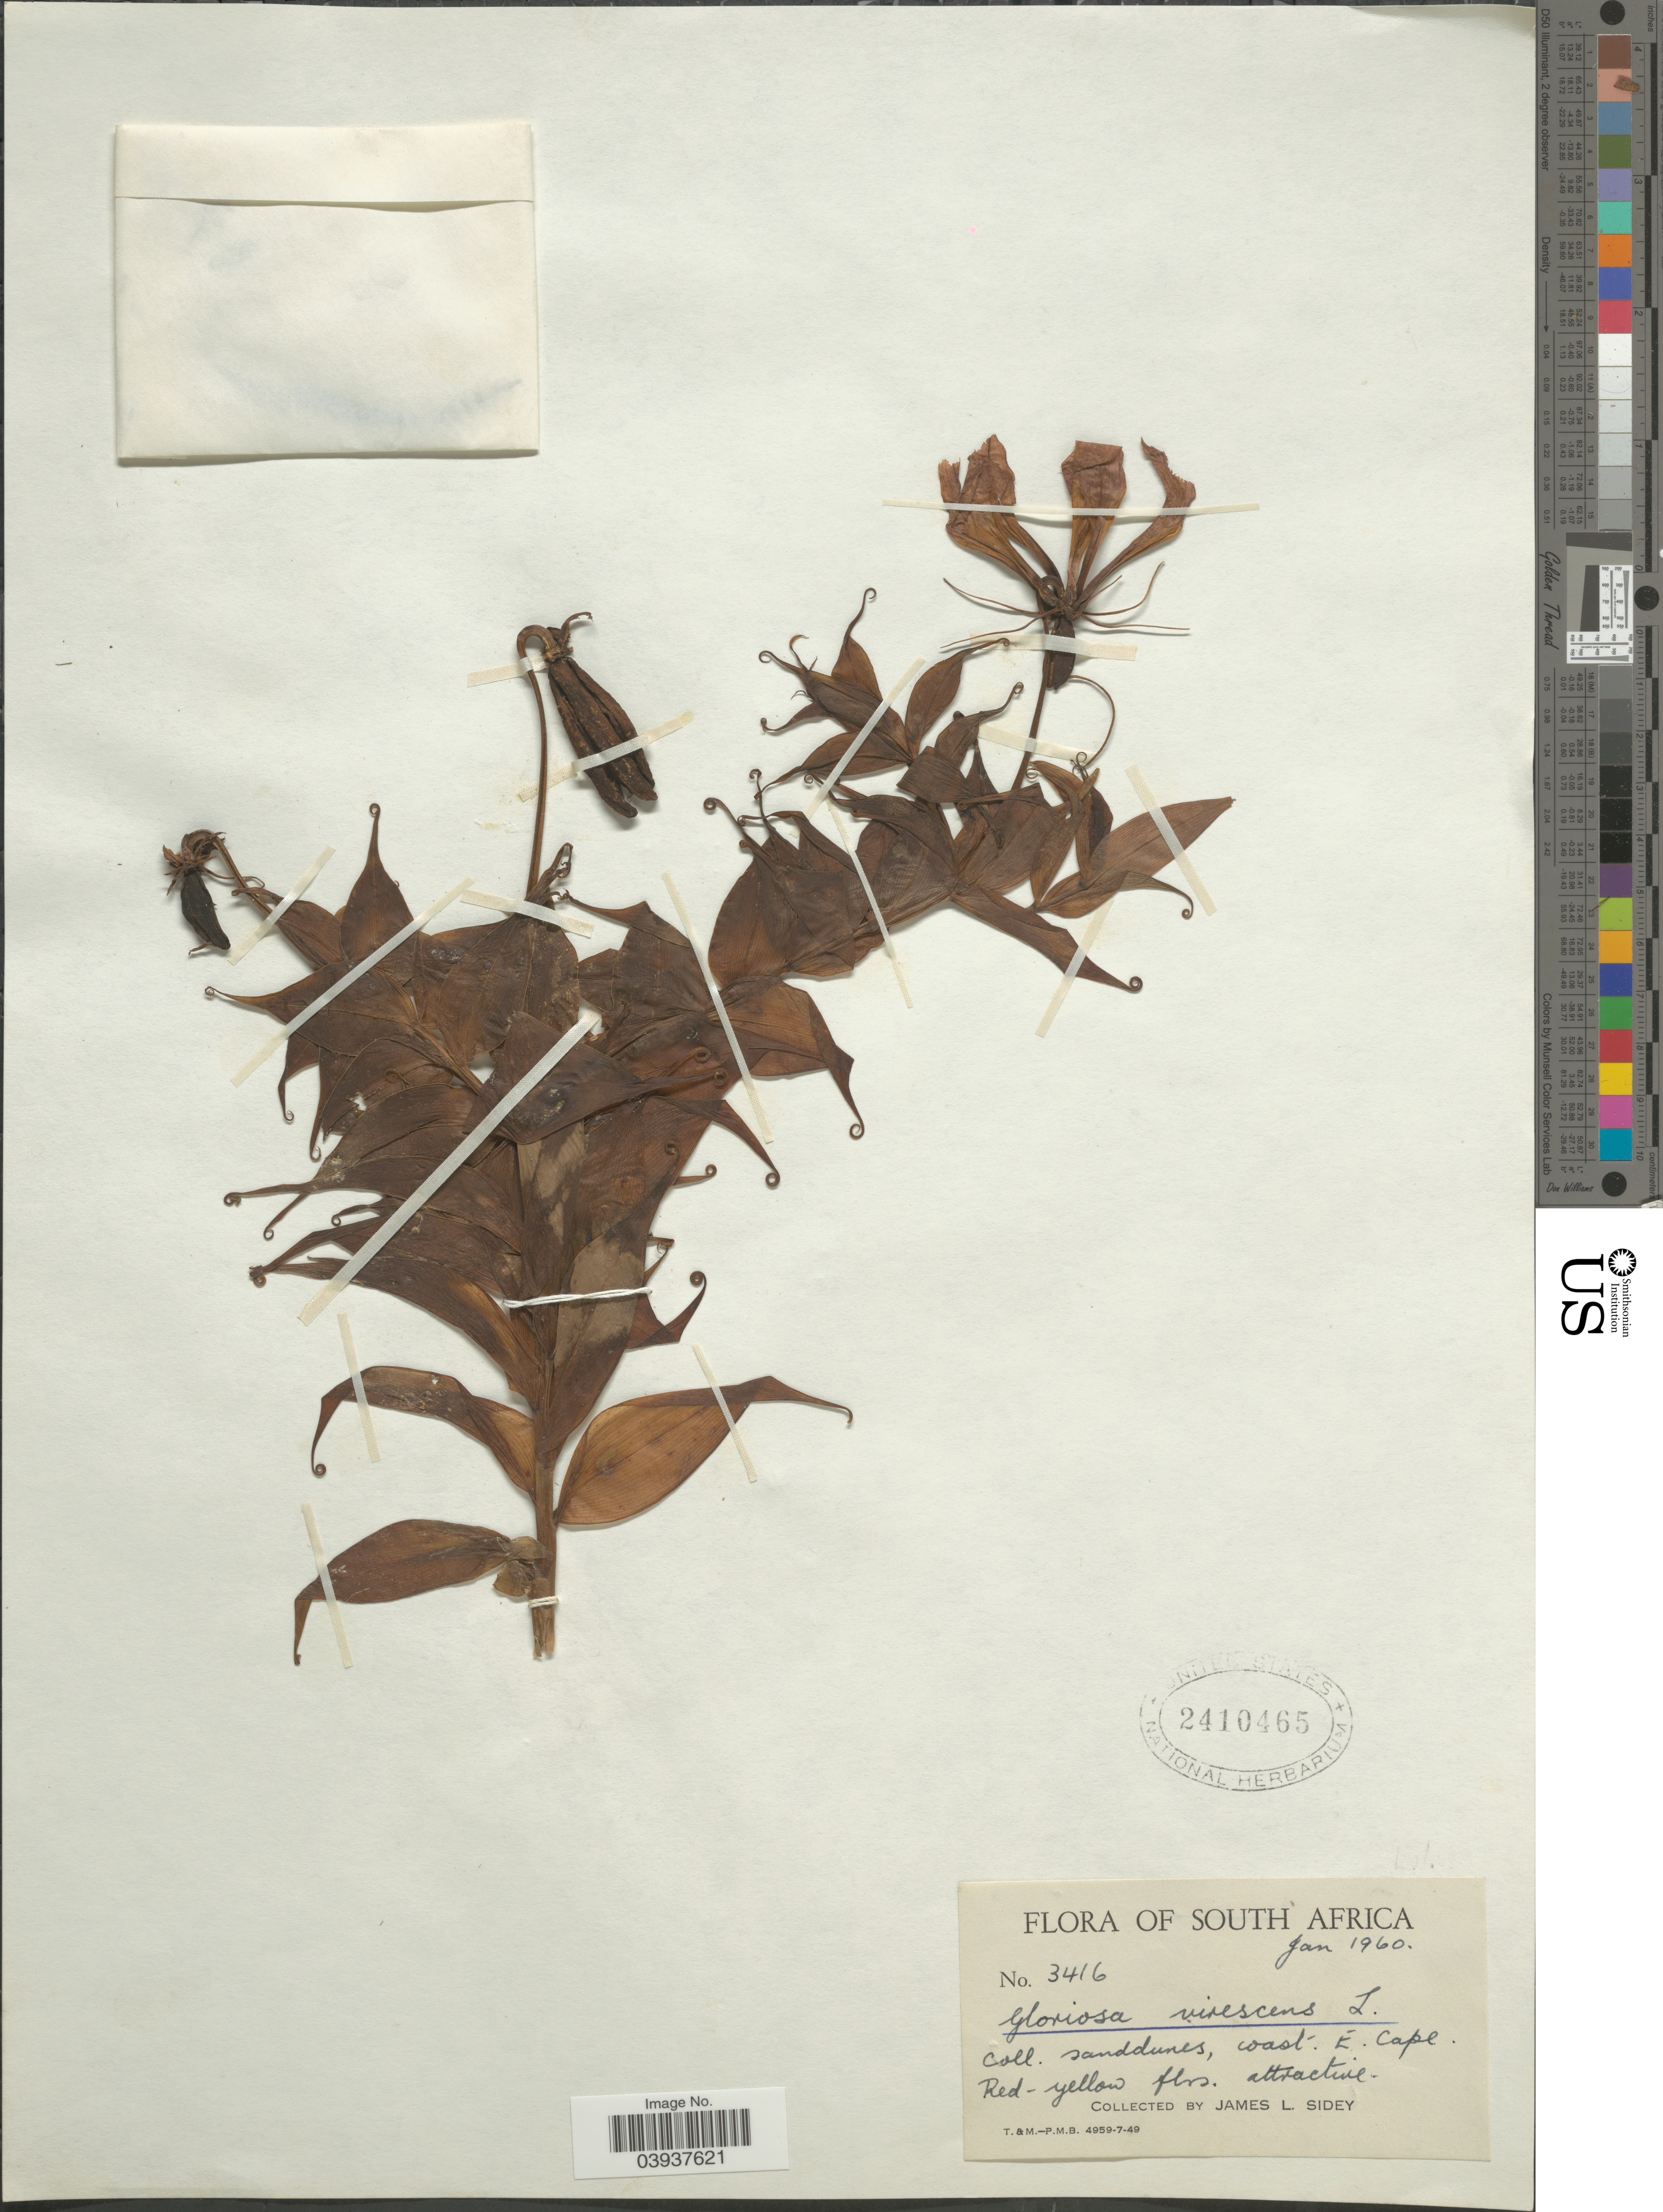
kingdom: Plantae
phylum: Tracheophyta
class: Liliopsida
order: Liliales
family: Colchicaceae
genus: Gloriosa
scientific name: Gloriosa virescens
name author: Lindl.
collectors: J. L. Sidey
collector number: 3416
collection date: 1960-01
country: South Africa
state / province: Eastern Cape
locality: Sanddunes, coast. E. Cape.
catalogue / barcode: US 2410465